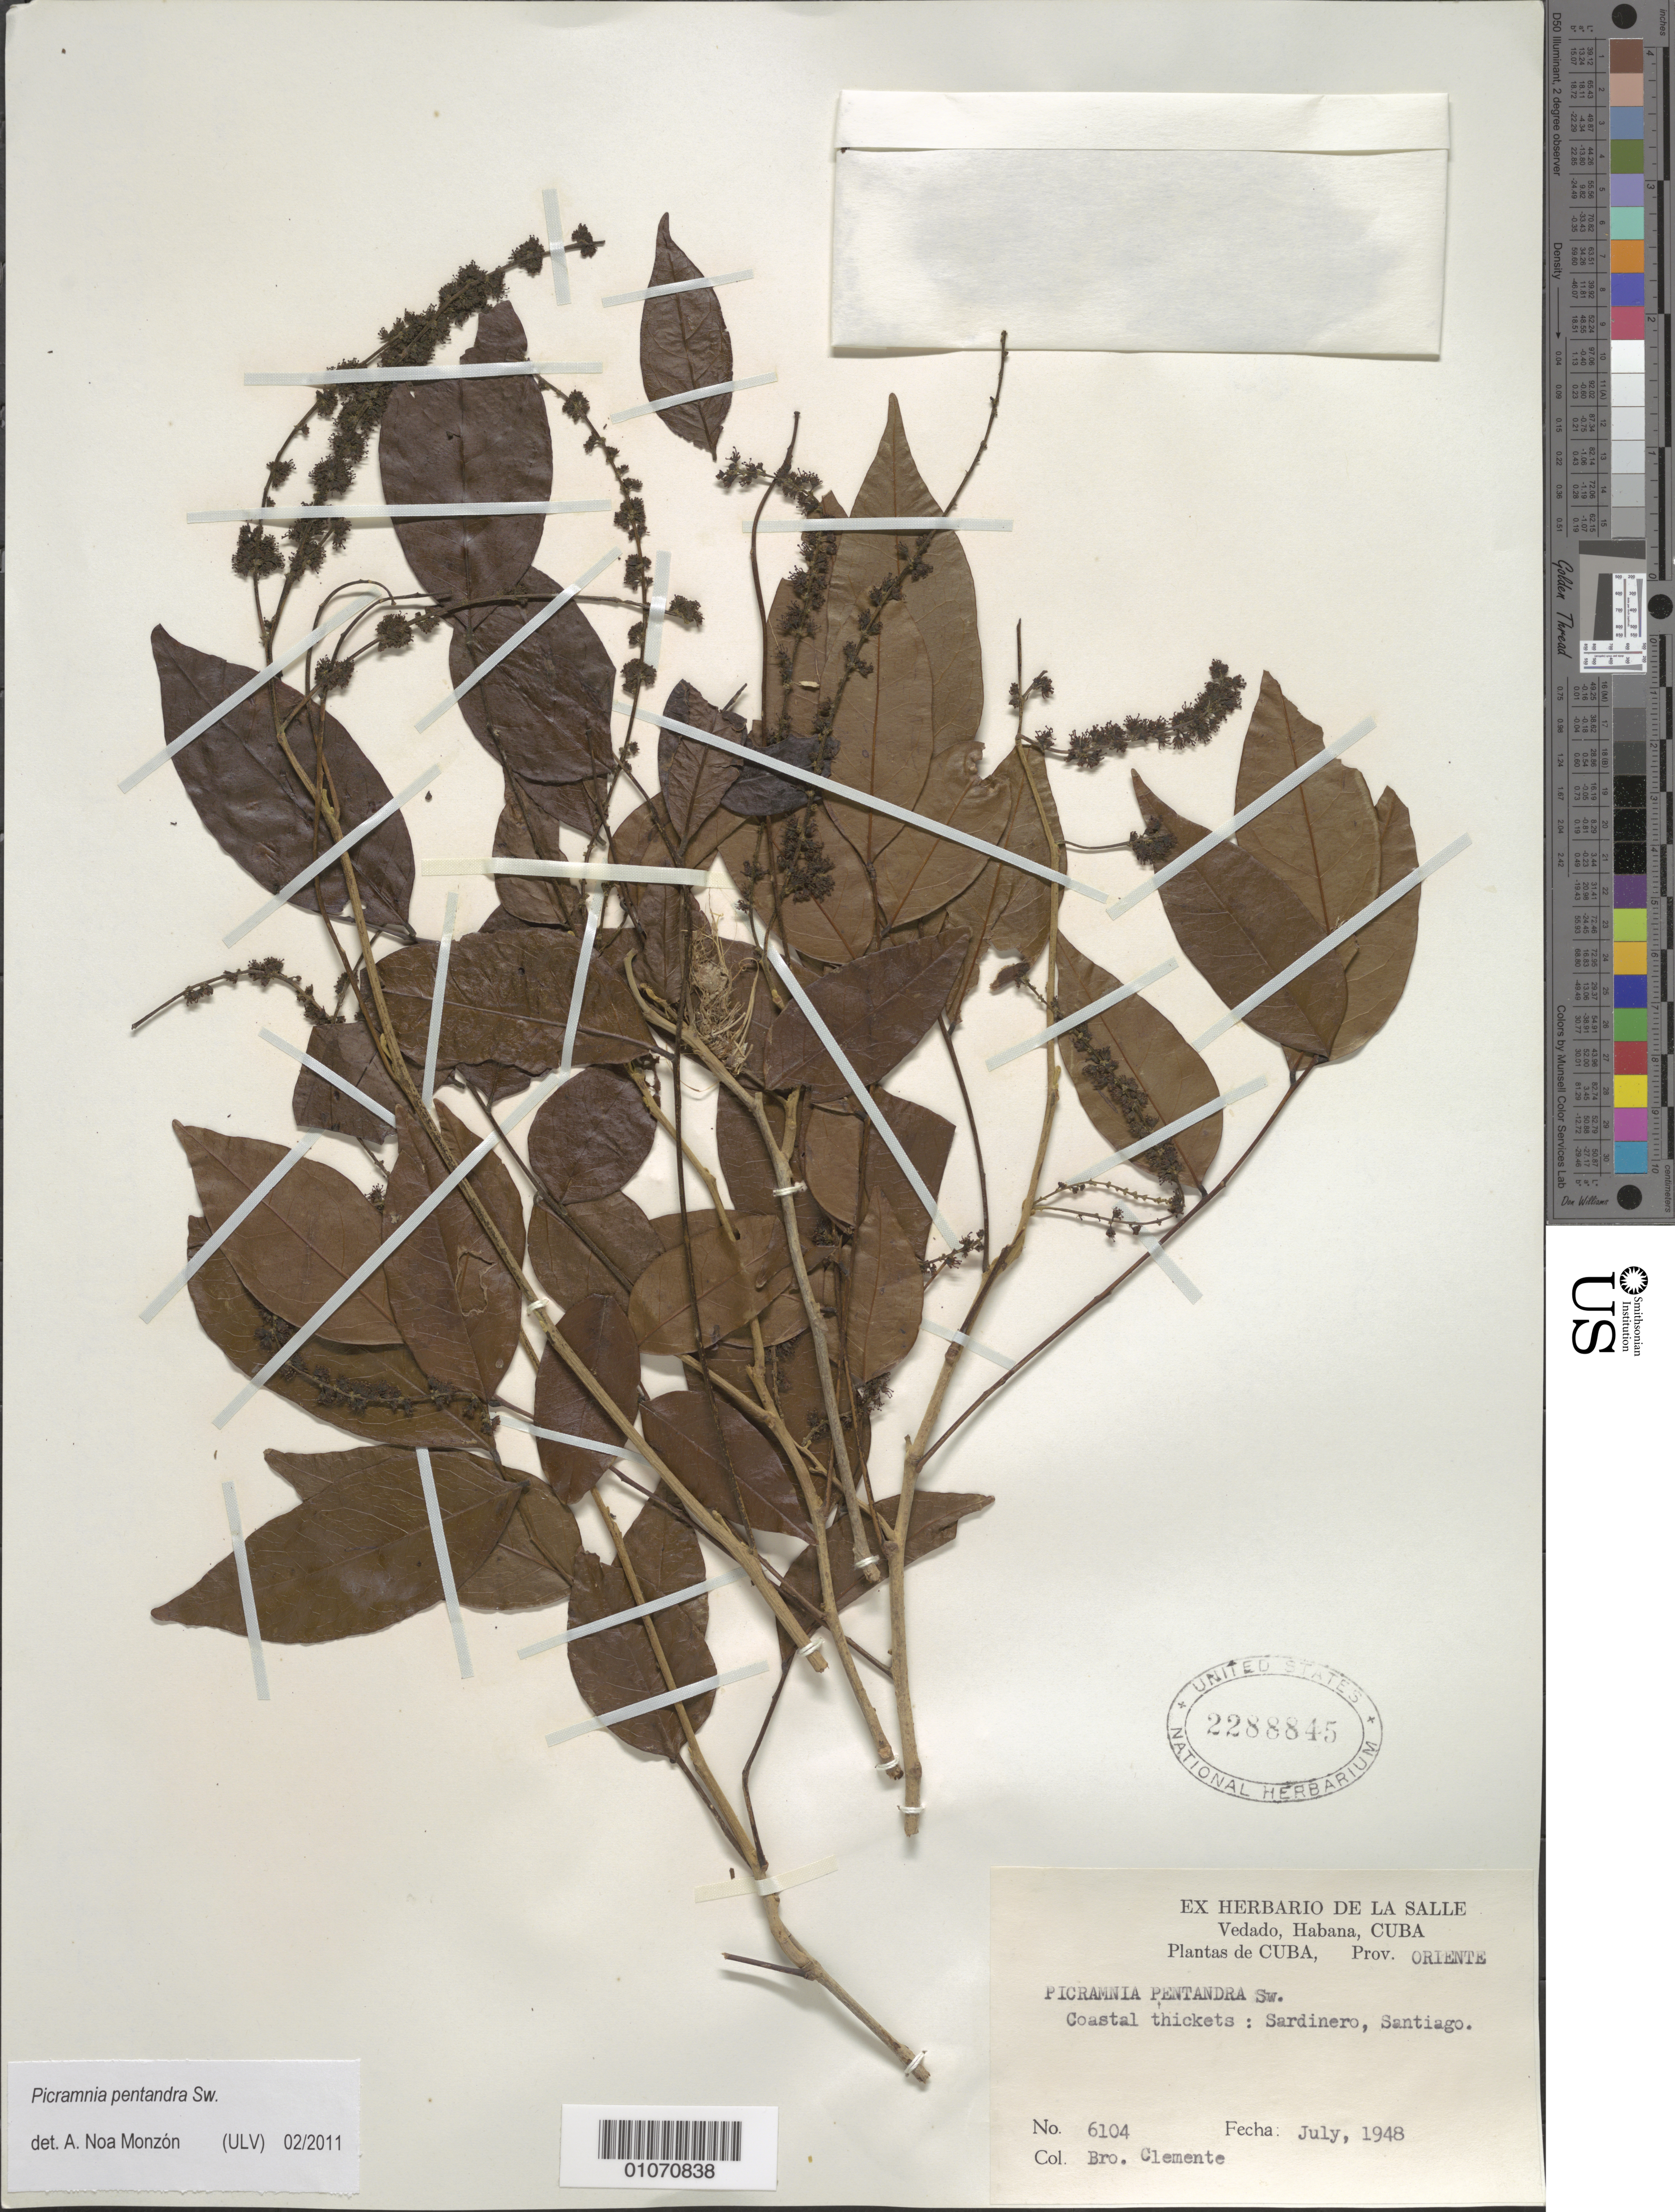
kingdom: Plantae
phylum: Tracheophyta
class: Magnoliopsida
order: Picramniales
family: Picramniaceae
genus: Picramnia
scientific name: Picramnia pentandra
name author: Sw.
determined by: Noa Monzón, A.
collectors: Bro. Clemente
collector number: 6104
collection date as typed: Jul 1948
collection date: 1948-07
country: Cuba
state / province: Santiago de Cuba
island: Cuba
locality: Sardinero, Santiago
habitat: Coastal thickets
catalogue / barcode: US 2288845